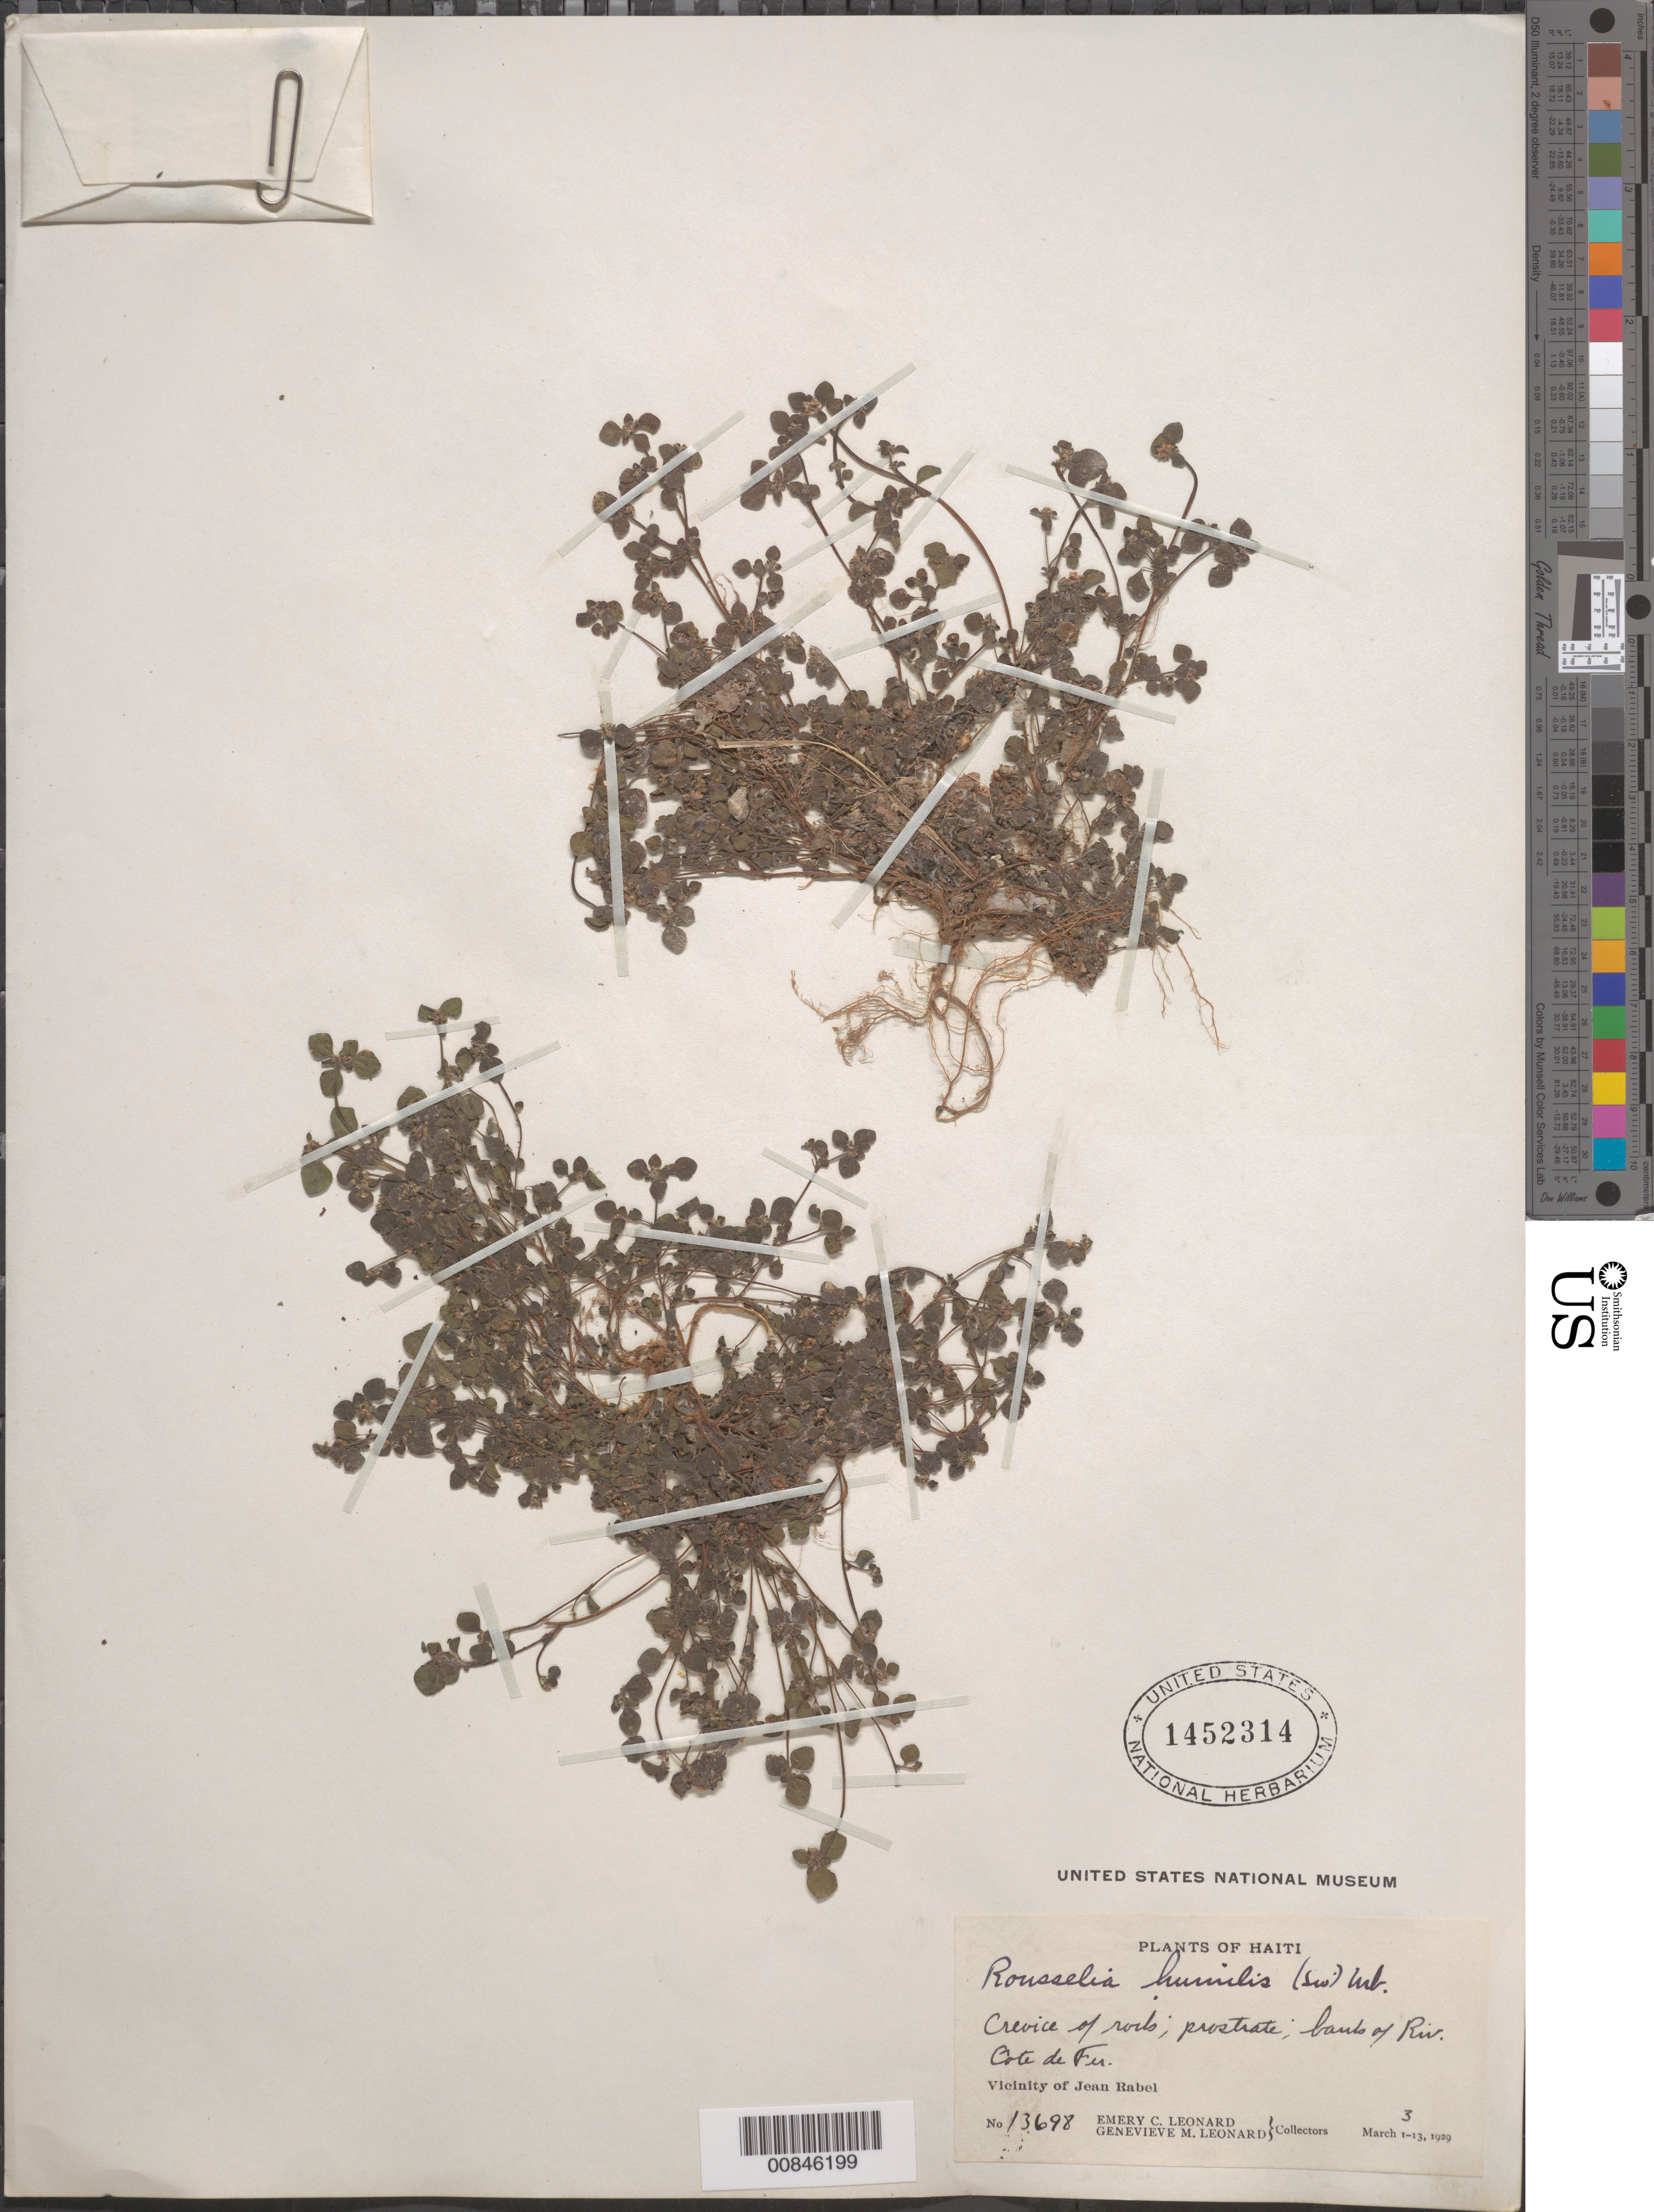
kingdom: Plantae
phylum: Tracheophyta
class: Magnoliopsida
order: Rosales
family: Urticaceae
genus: Rousselia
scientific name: Rousselia humilis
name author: (Sw.) Urb.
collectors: E. C. Leonard & G. M. Leonard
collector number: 13698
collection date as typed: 03 Mar 1929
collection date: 1929-03-03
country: Haiti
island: Hispaniola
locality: Vicinity of Jean Rabel. Banks of Riv. Côte de Fer.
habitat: Crevice of rocks.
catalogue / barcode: US 1452314